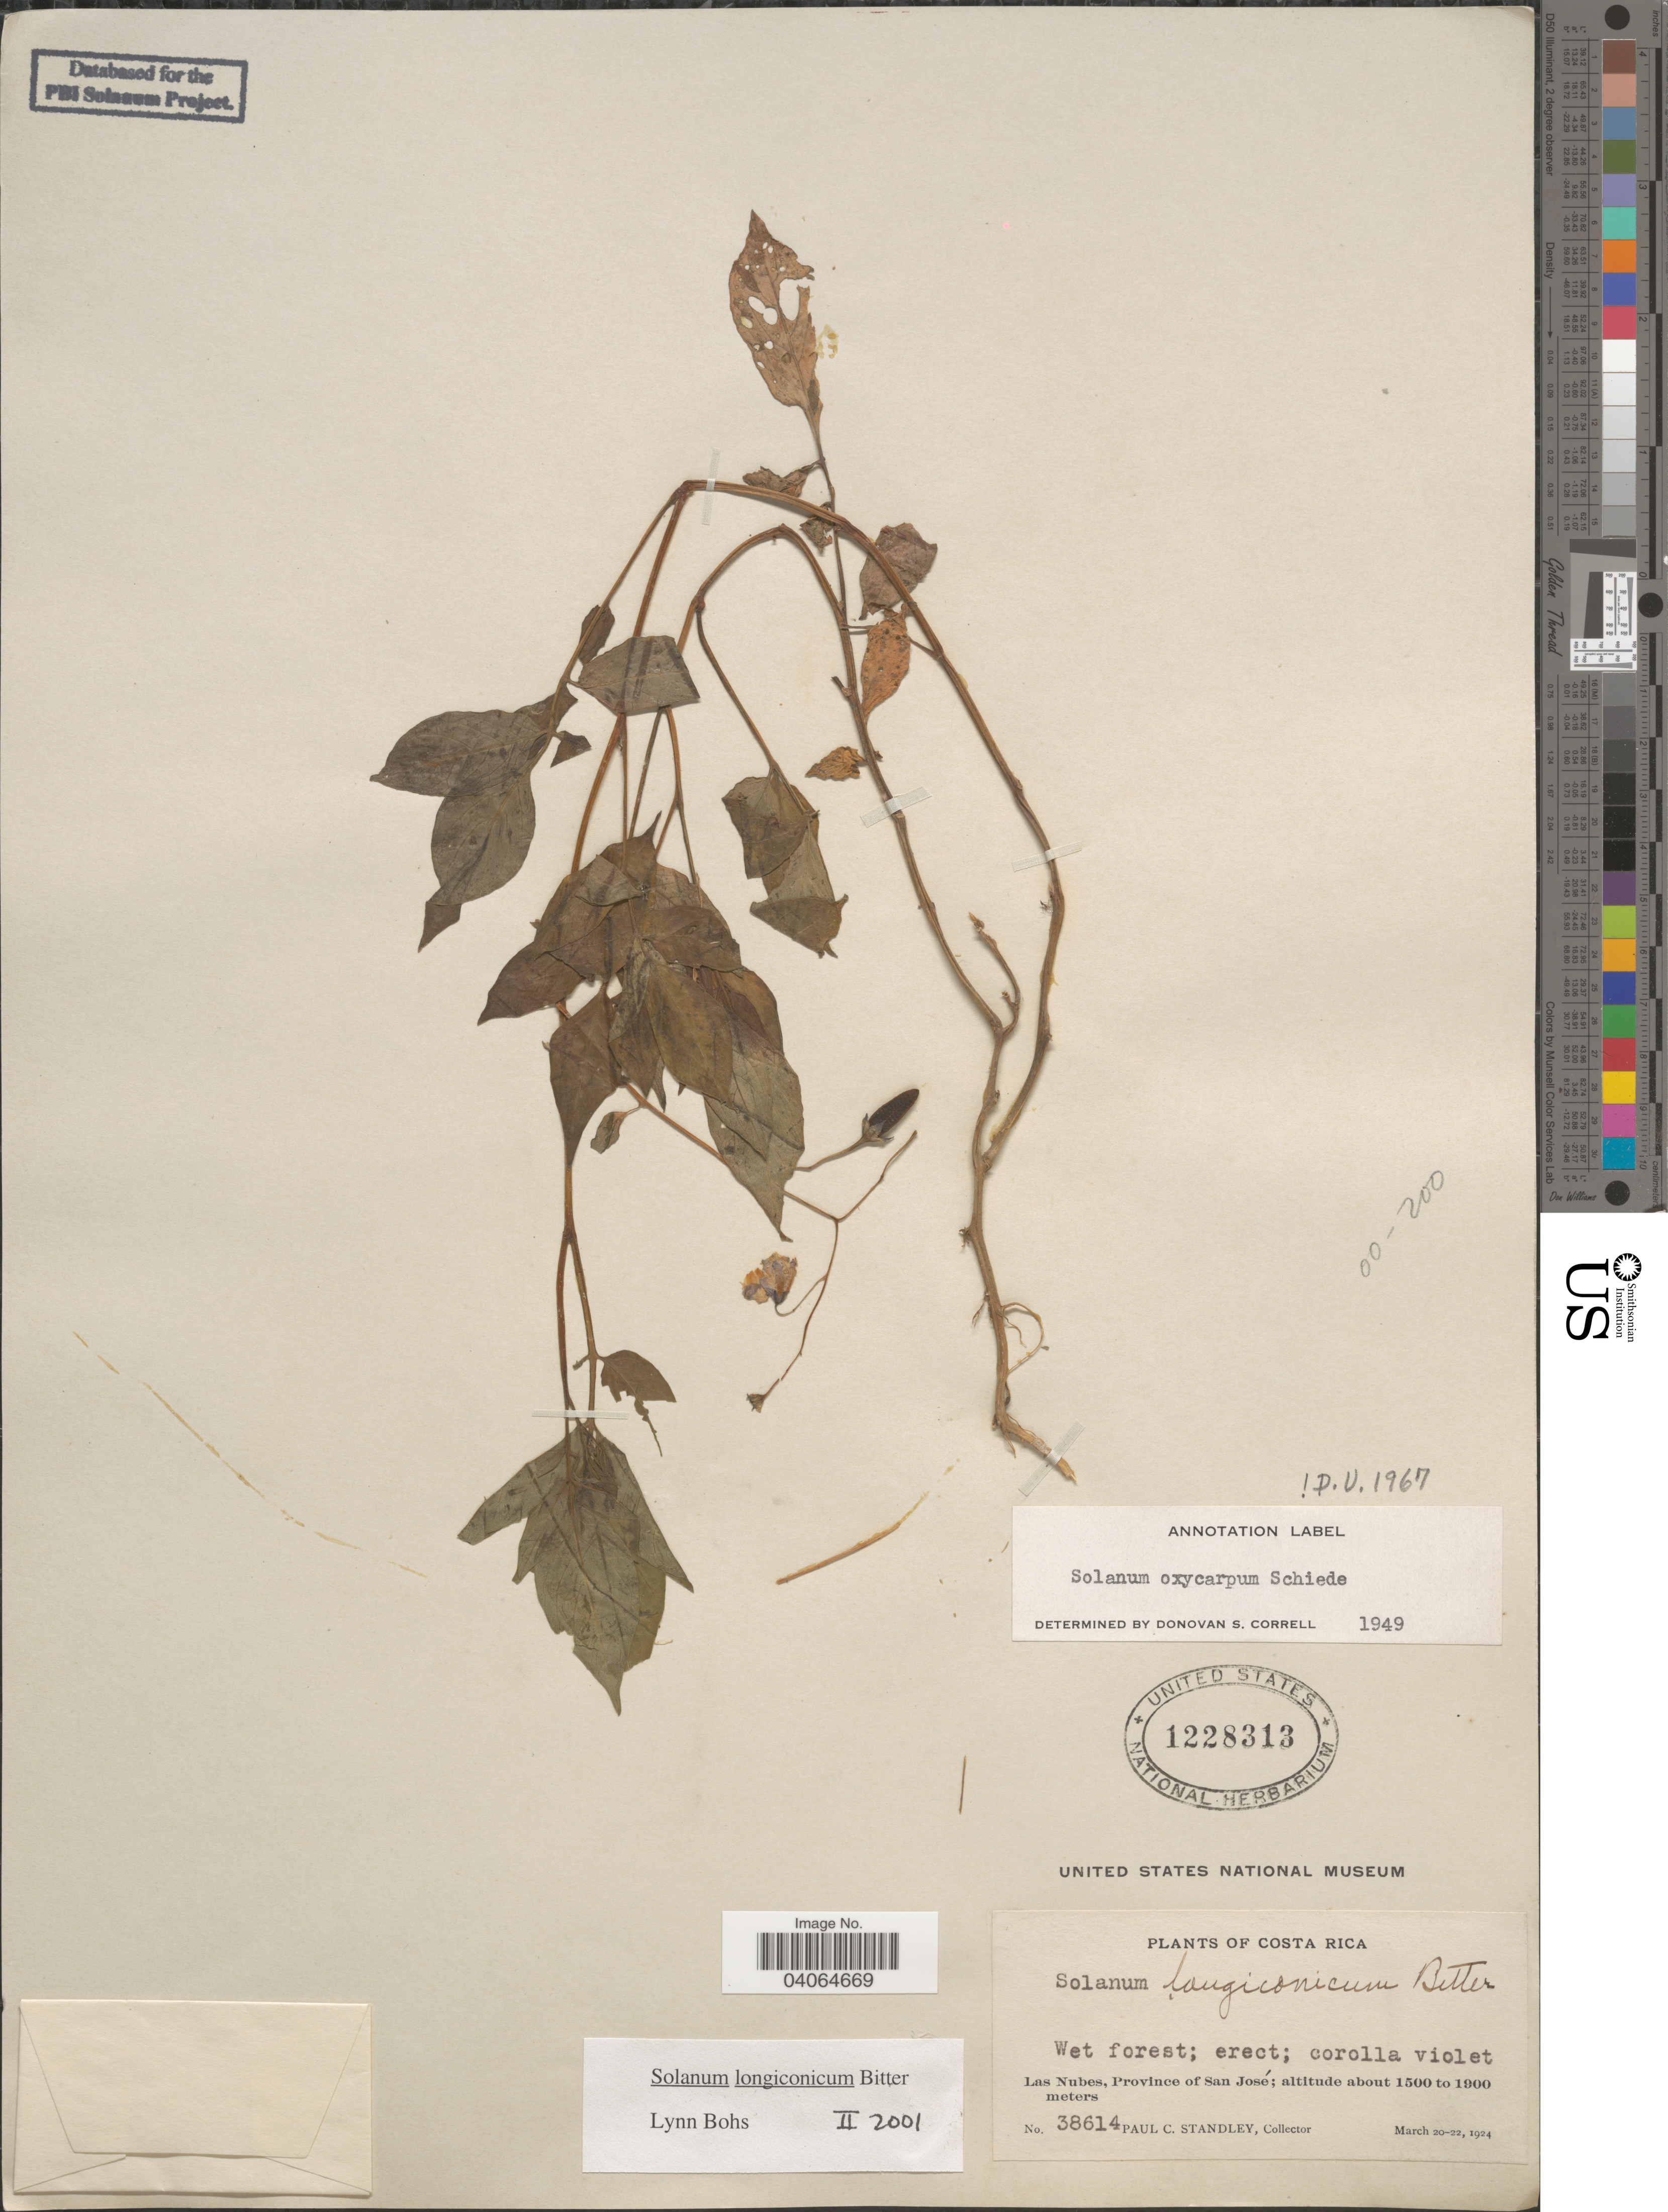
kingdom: Plantae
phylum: Tracheophyta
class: Magnoliopsida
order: Solanales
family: Solanaceae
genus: Solanum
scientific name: Solanum longiconicum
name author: Bitter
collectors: P. C. Standley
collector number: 38614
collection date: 1924-03-20/1924-03-22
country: Costa Rica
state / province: San José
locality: Las Nubes.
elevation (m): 1500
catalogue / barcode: US 1228313